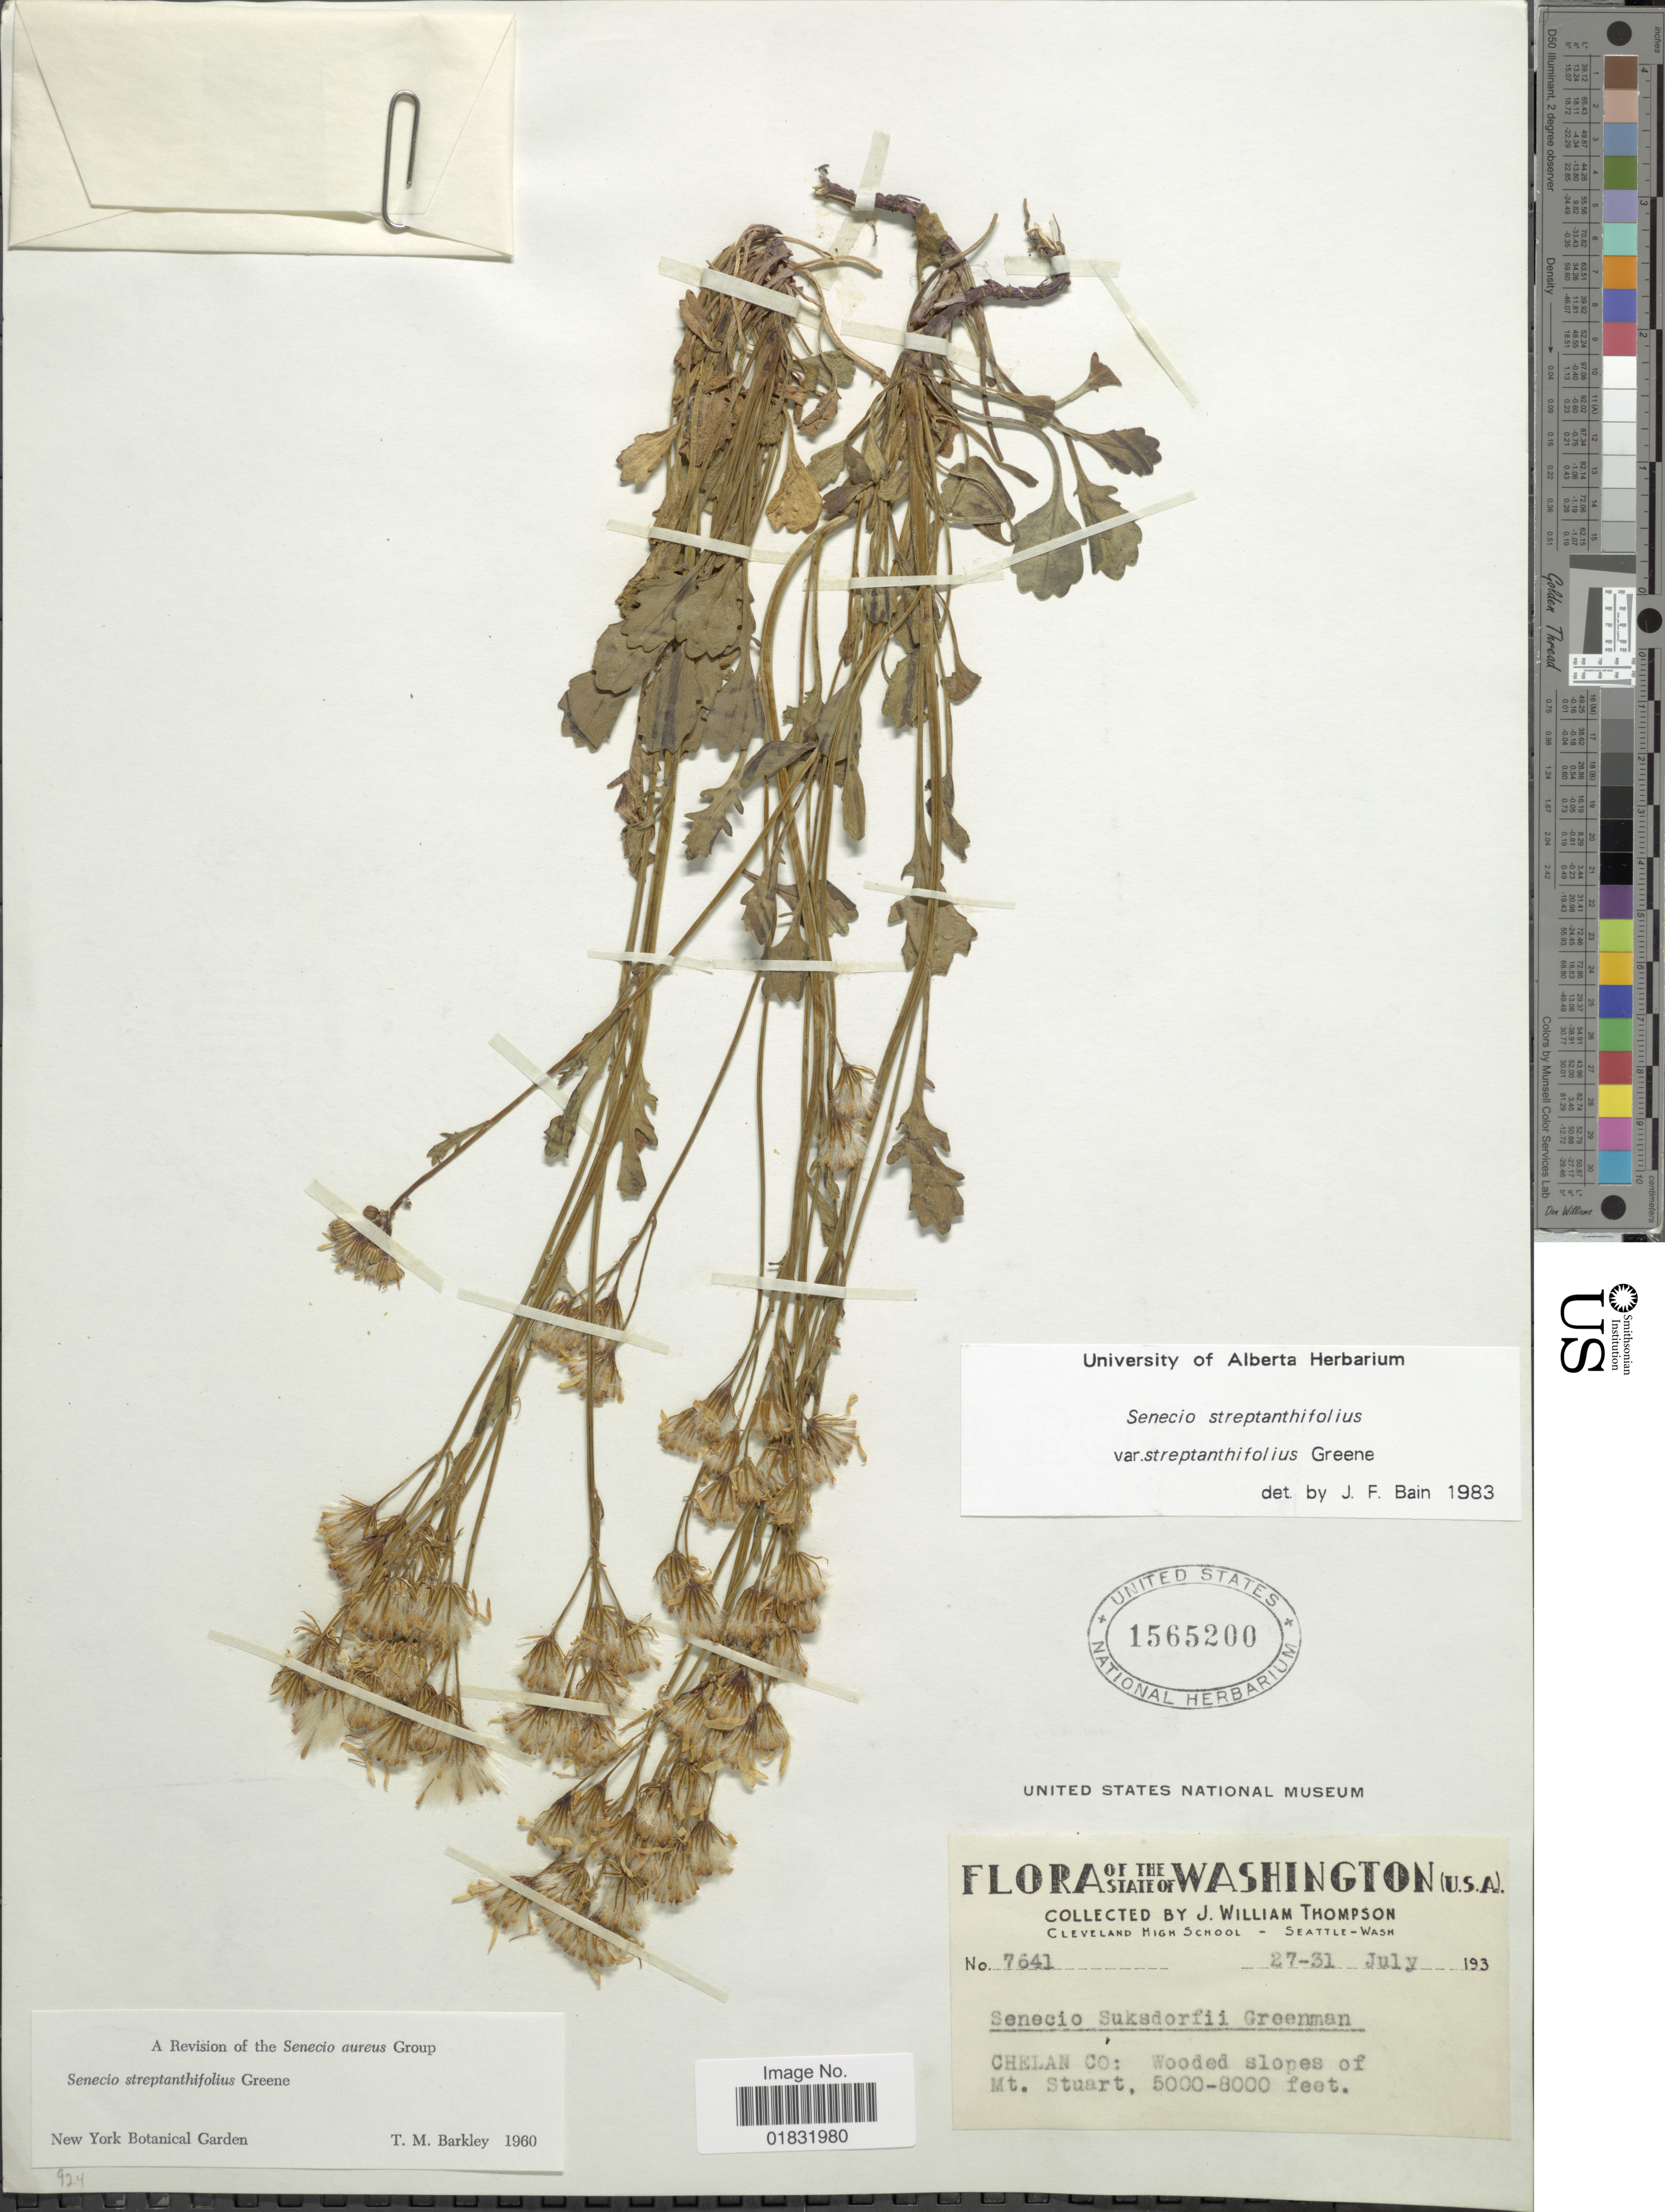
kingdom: Plantae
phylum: Tracheophyta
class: Magnoliopsida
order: Asterales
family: Asteraceae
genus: Packera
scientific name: Packera streptanthifolia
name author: (Greene) W.A. Weber & Á. Löve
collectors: J. W. Thompson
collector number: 7641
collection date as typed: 193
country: United States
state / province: Washington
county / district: Chelan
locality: Chelan Co: Wooded slopes of Mt Stuart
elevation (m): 1524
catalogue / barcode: US 1565200